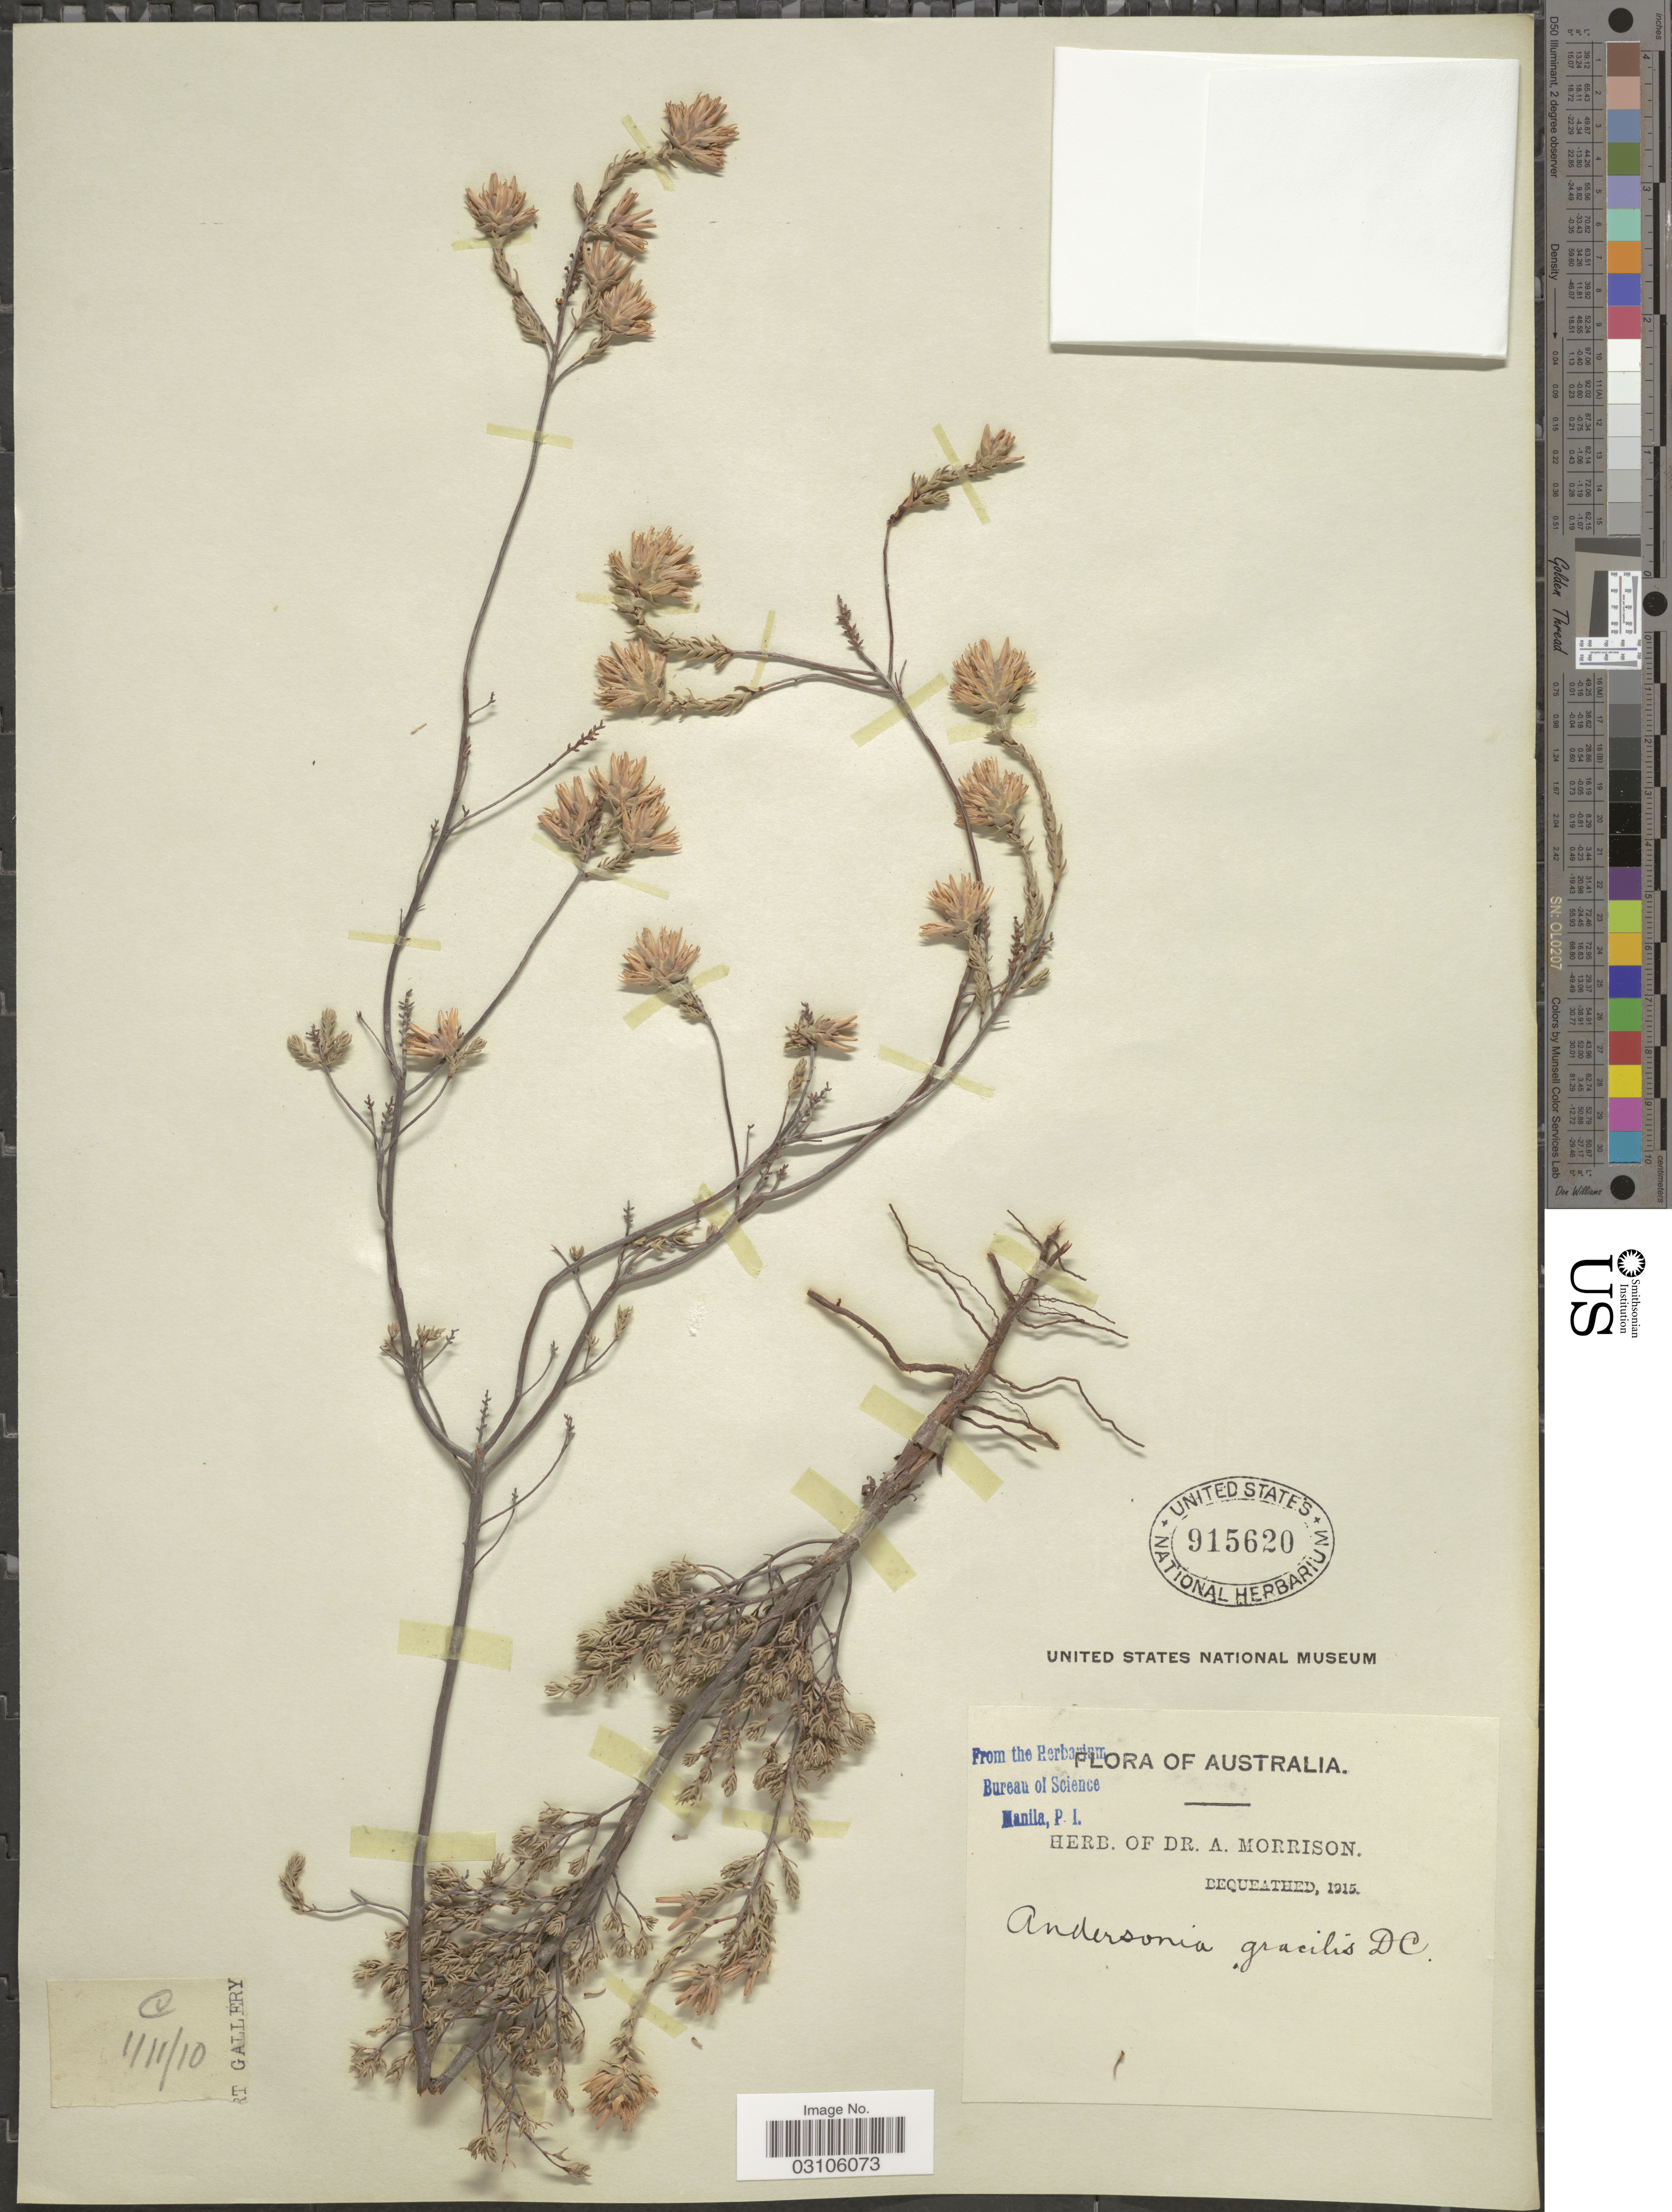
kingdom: Plantae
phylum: Tracheophyta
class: Magnoliopsida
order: Ericales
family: Ericaceae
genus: Andersonia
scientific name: Andersonia gracilis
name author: DC.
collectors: ex herb. Dr. A. Morrison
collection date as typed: Transcribed d/m/y: 1/11/10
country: Australia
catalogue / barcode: US 915620